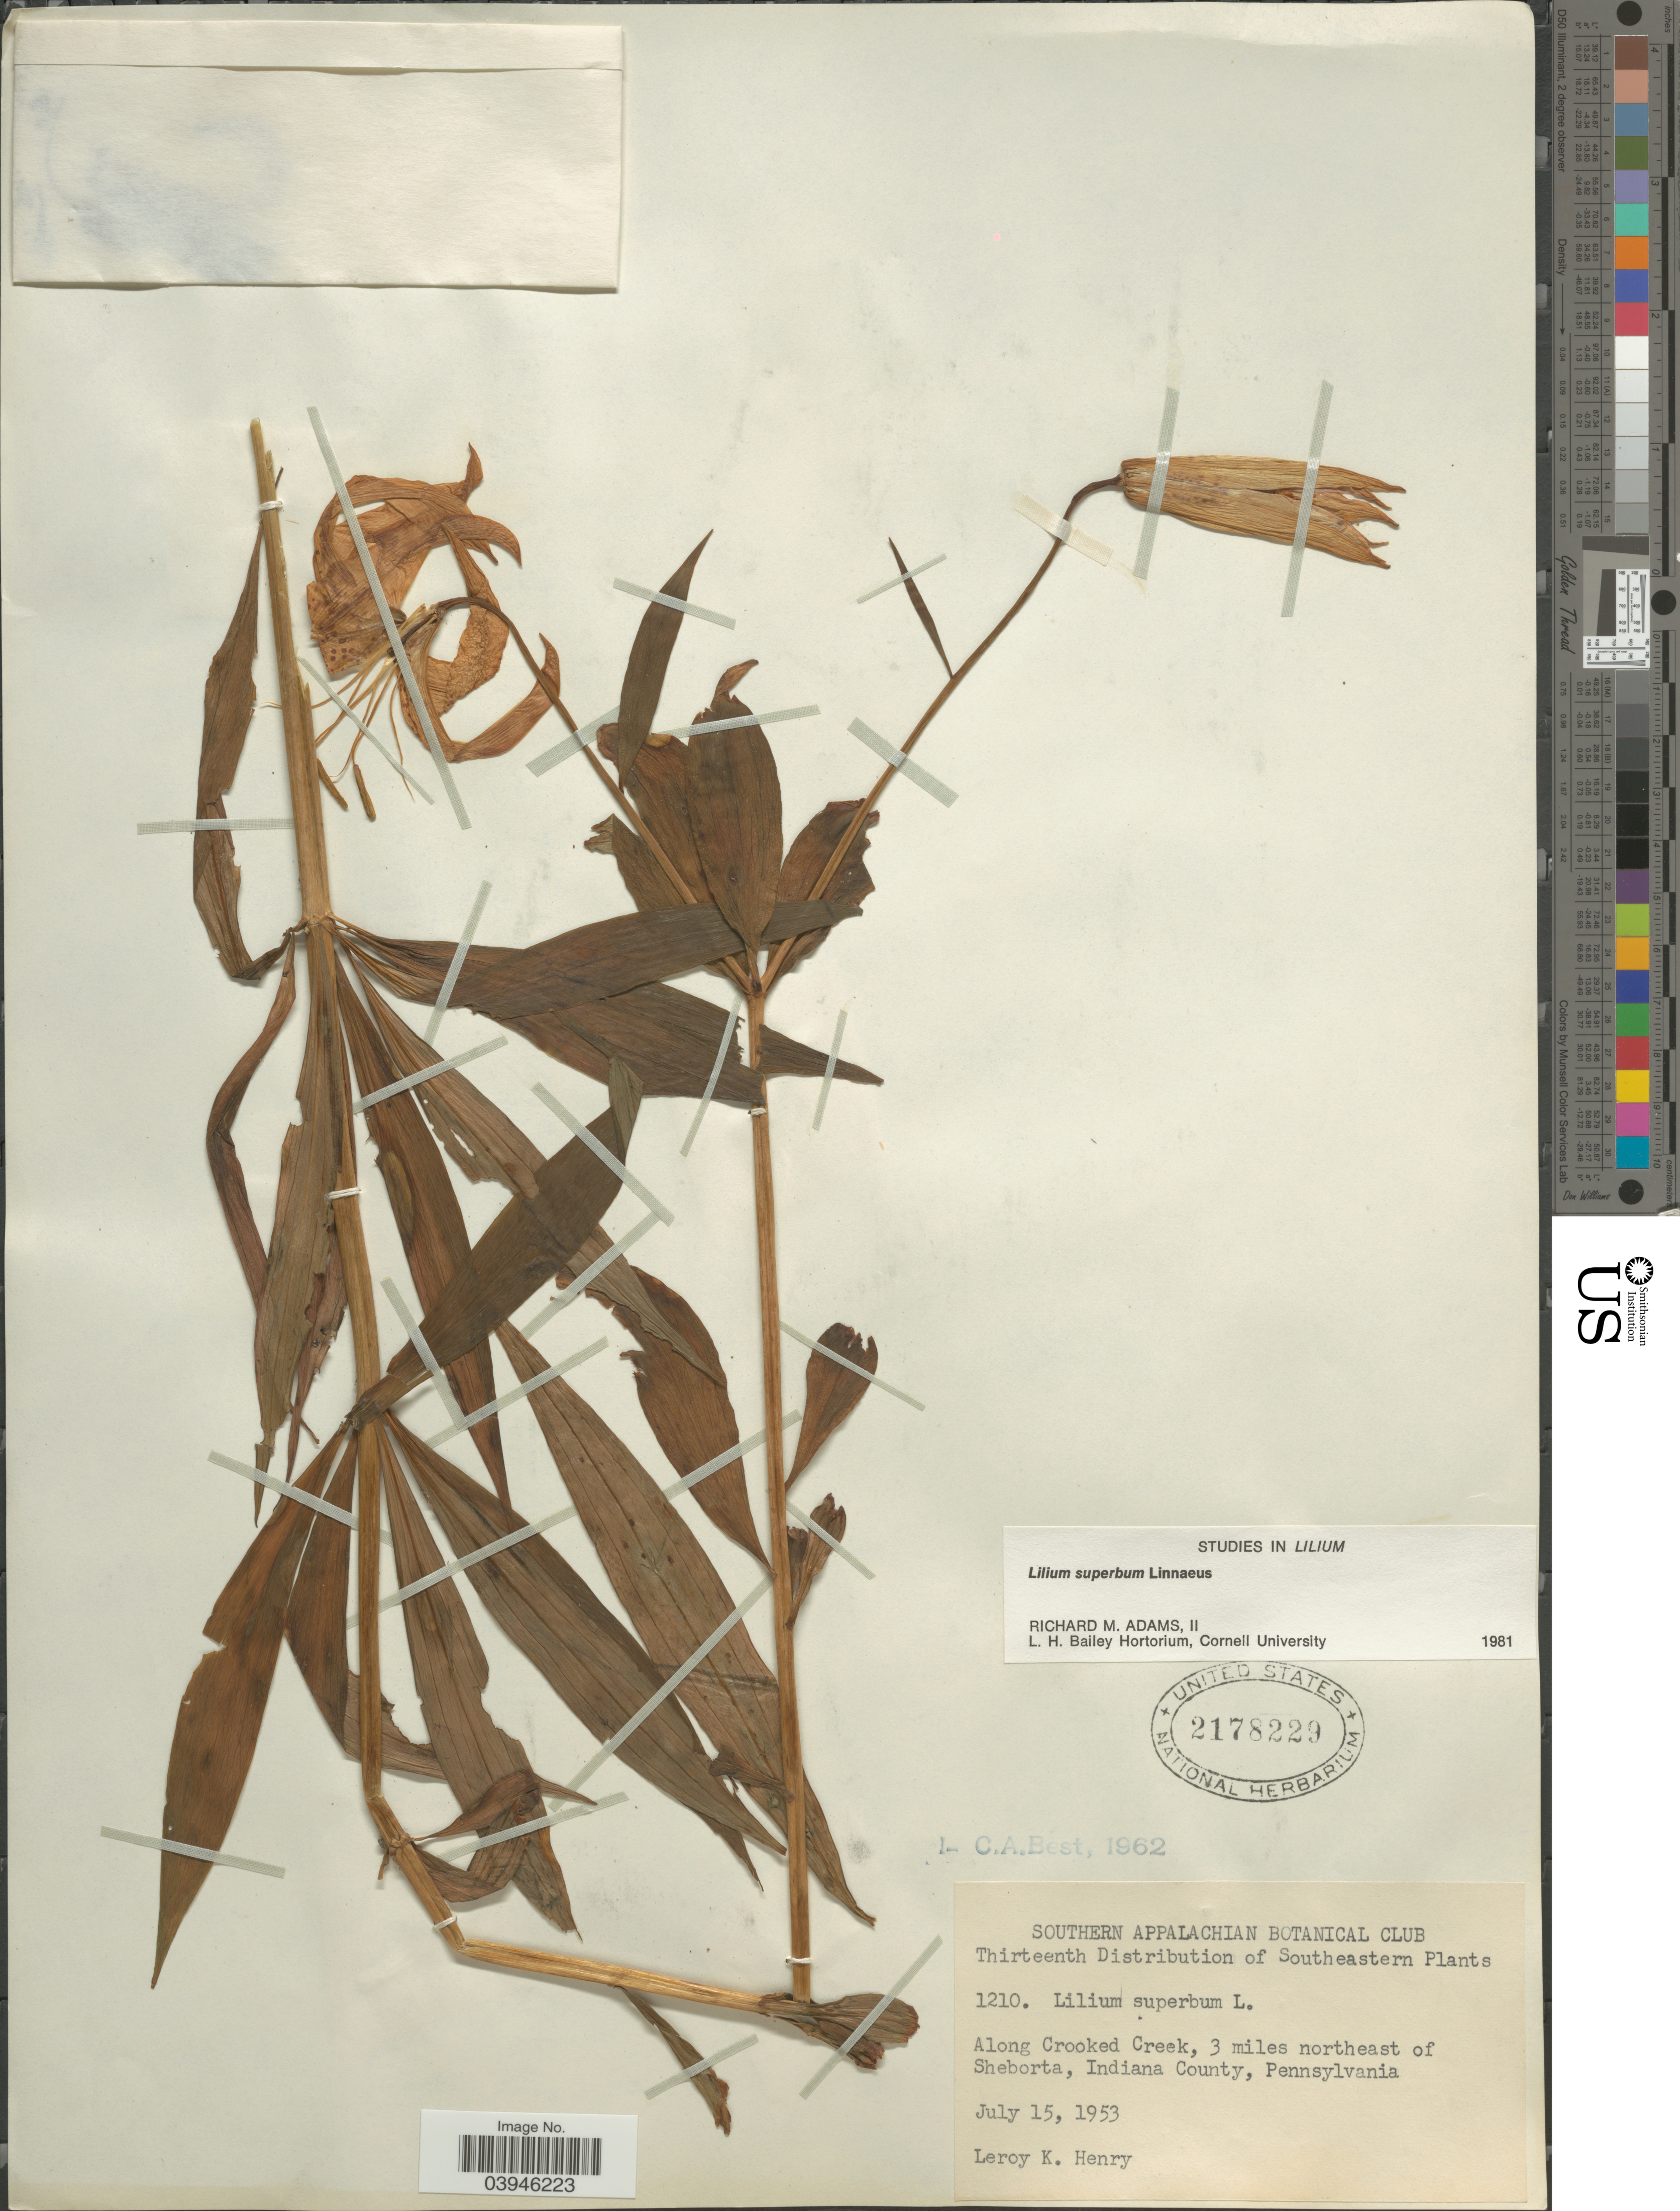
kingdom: Plantae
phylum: Tracheophyta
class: Liliopsida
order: Liliales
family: Liliaceae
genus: Lilium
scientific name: Lilium superbum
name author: L.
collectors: L. K. Henry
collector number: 1210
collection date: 1953-07-15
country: United States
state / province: Pennsylvania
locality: Southeastern. Along Crooked Creek, 3 miles northeast of Sheborta, Indiana County.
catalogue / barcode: US 2178229